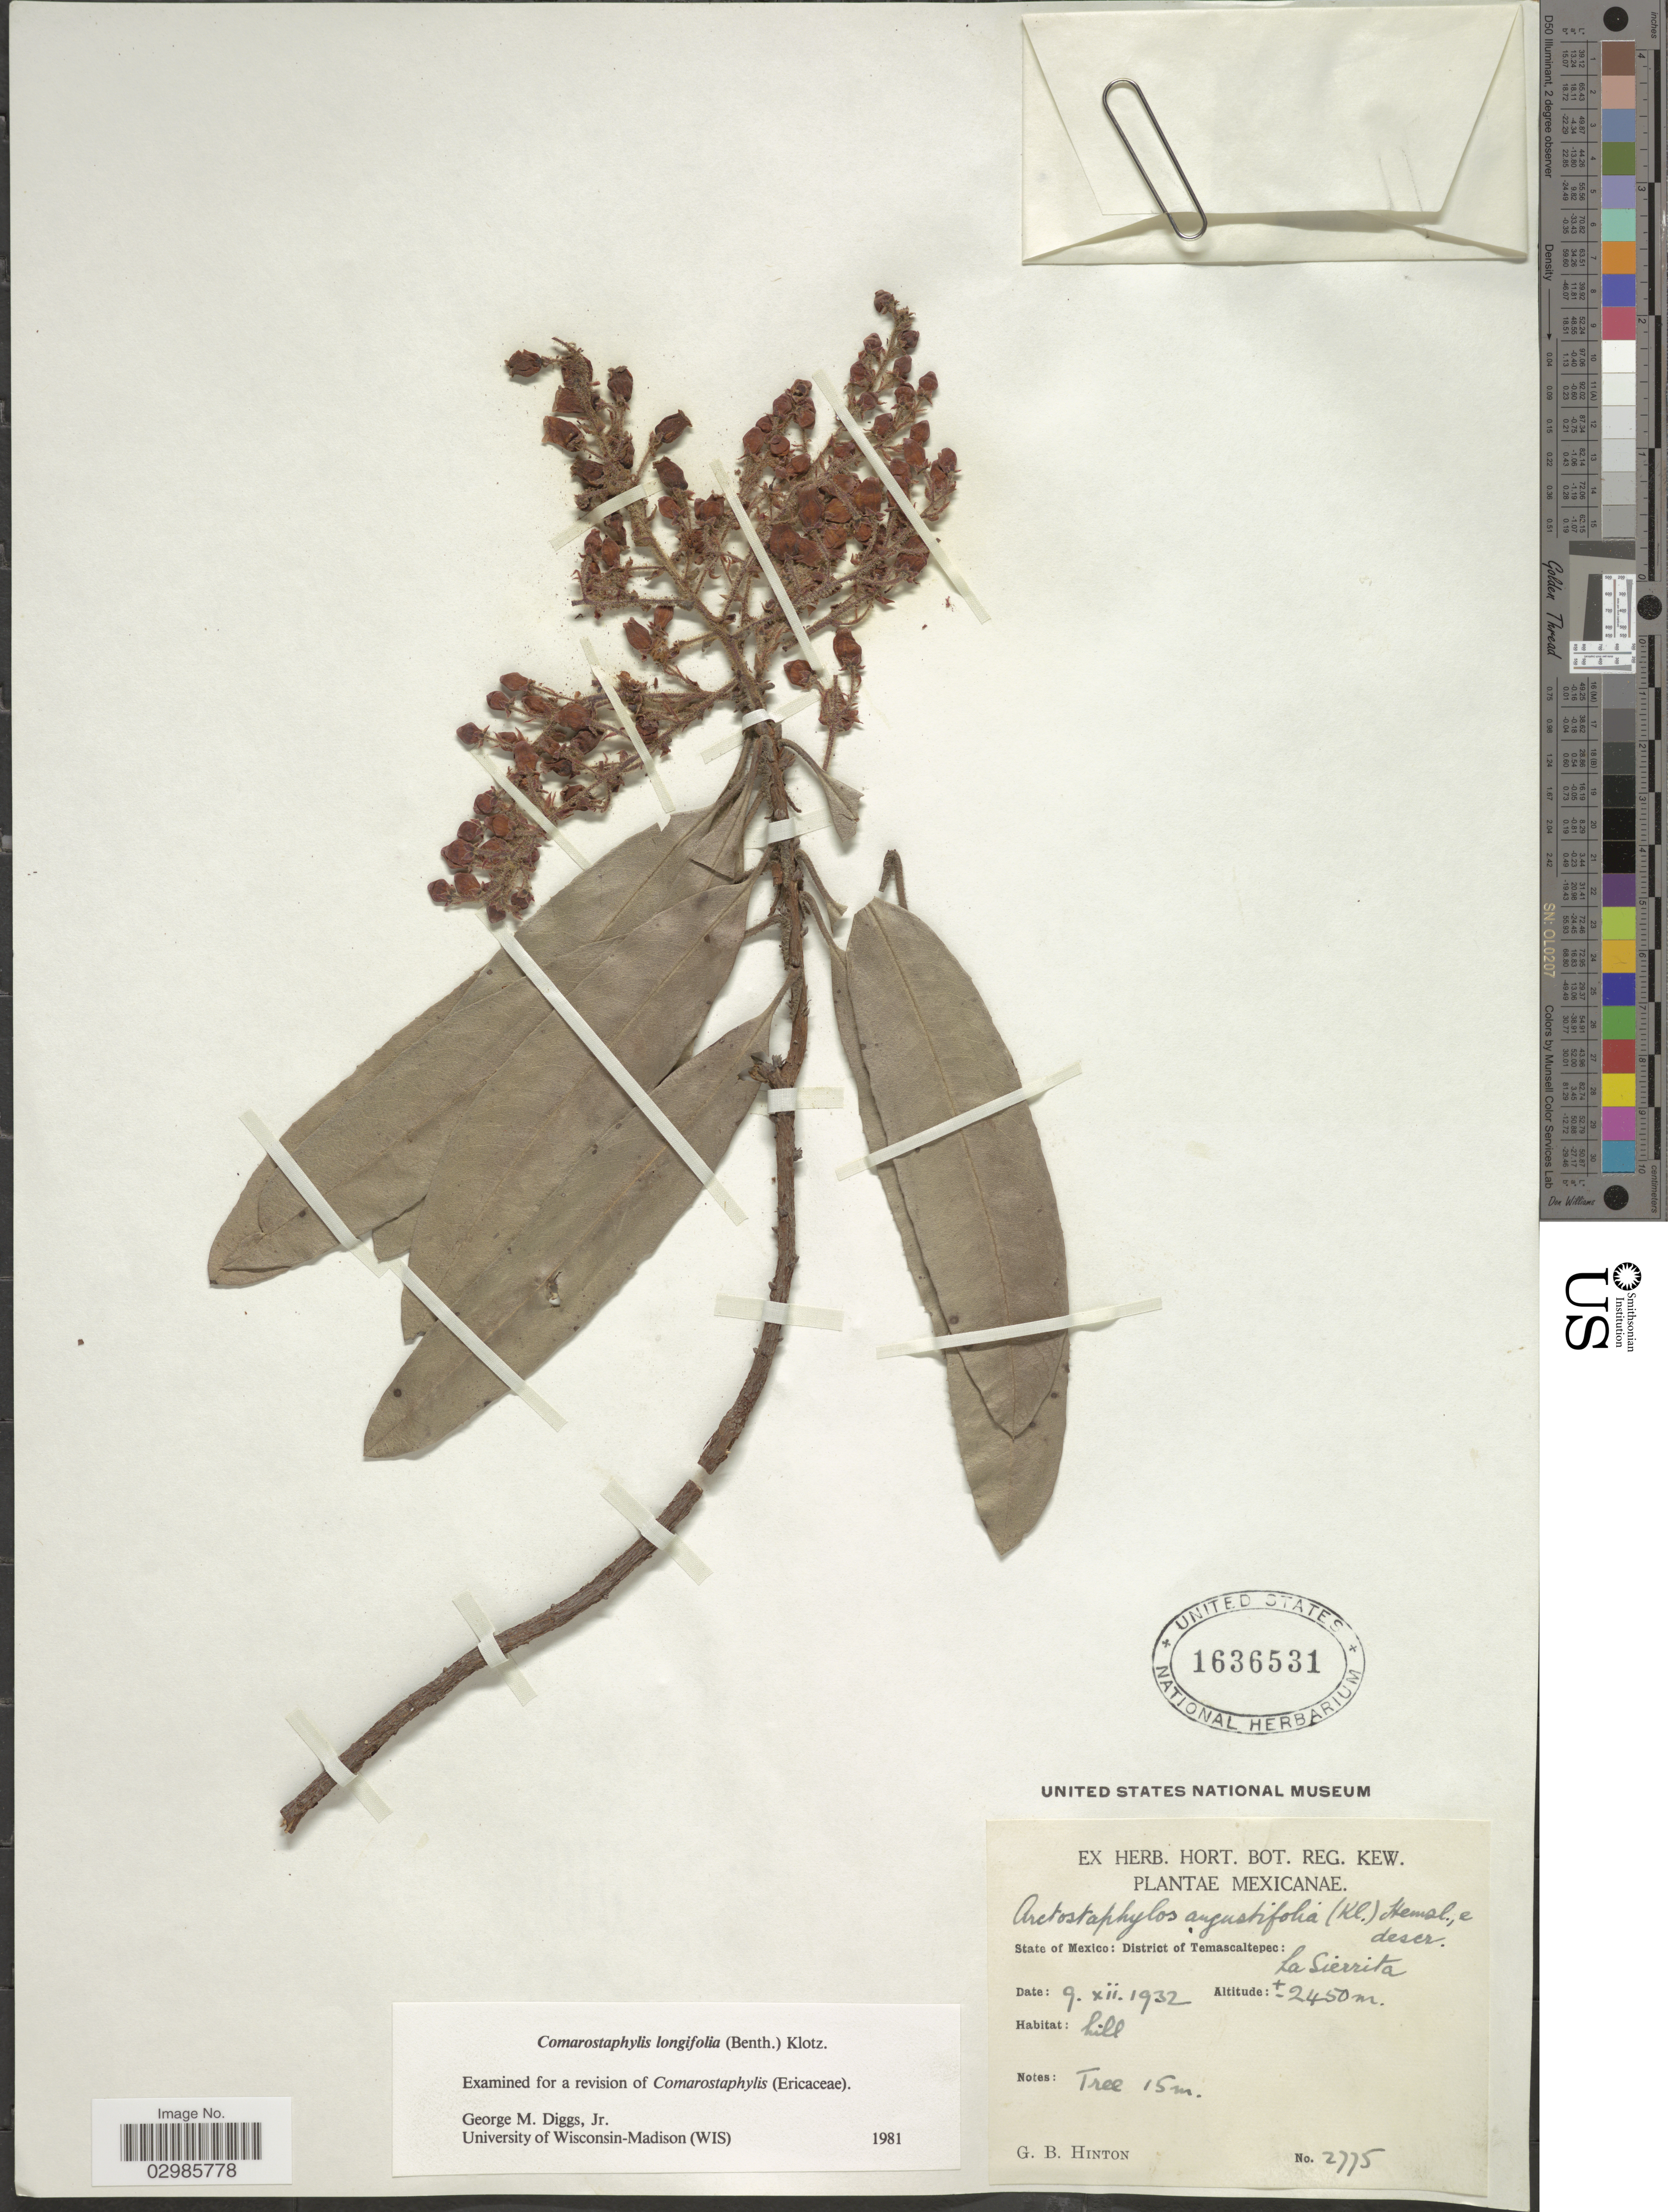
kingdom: Plantae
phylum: Tracheophyta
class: Magnoliopsida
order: Ericales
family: Ericaceae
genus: Comarostaphylis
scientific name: Comarostaphylis longifolia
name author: (Benth.) Klotzsch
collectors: G. B. Hinton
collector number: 2775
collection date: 1932-12-09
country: Mexico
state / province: México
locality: District of Temascaltepec: La Sierrita.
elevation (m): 2450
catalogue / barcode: US 1636531